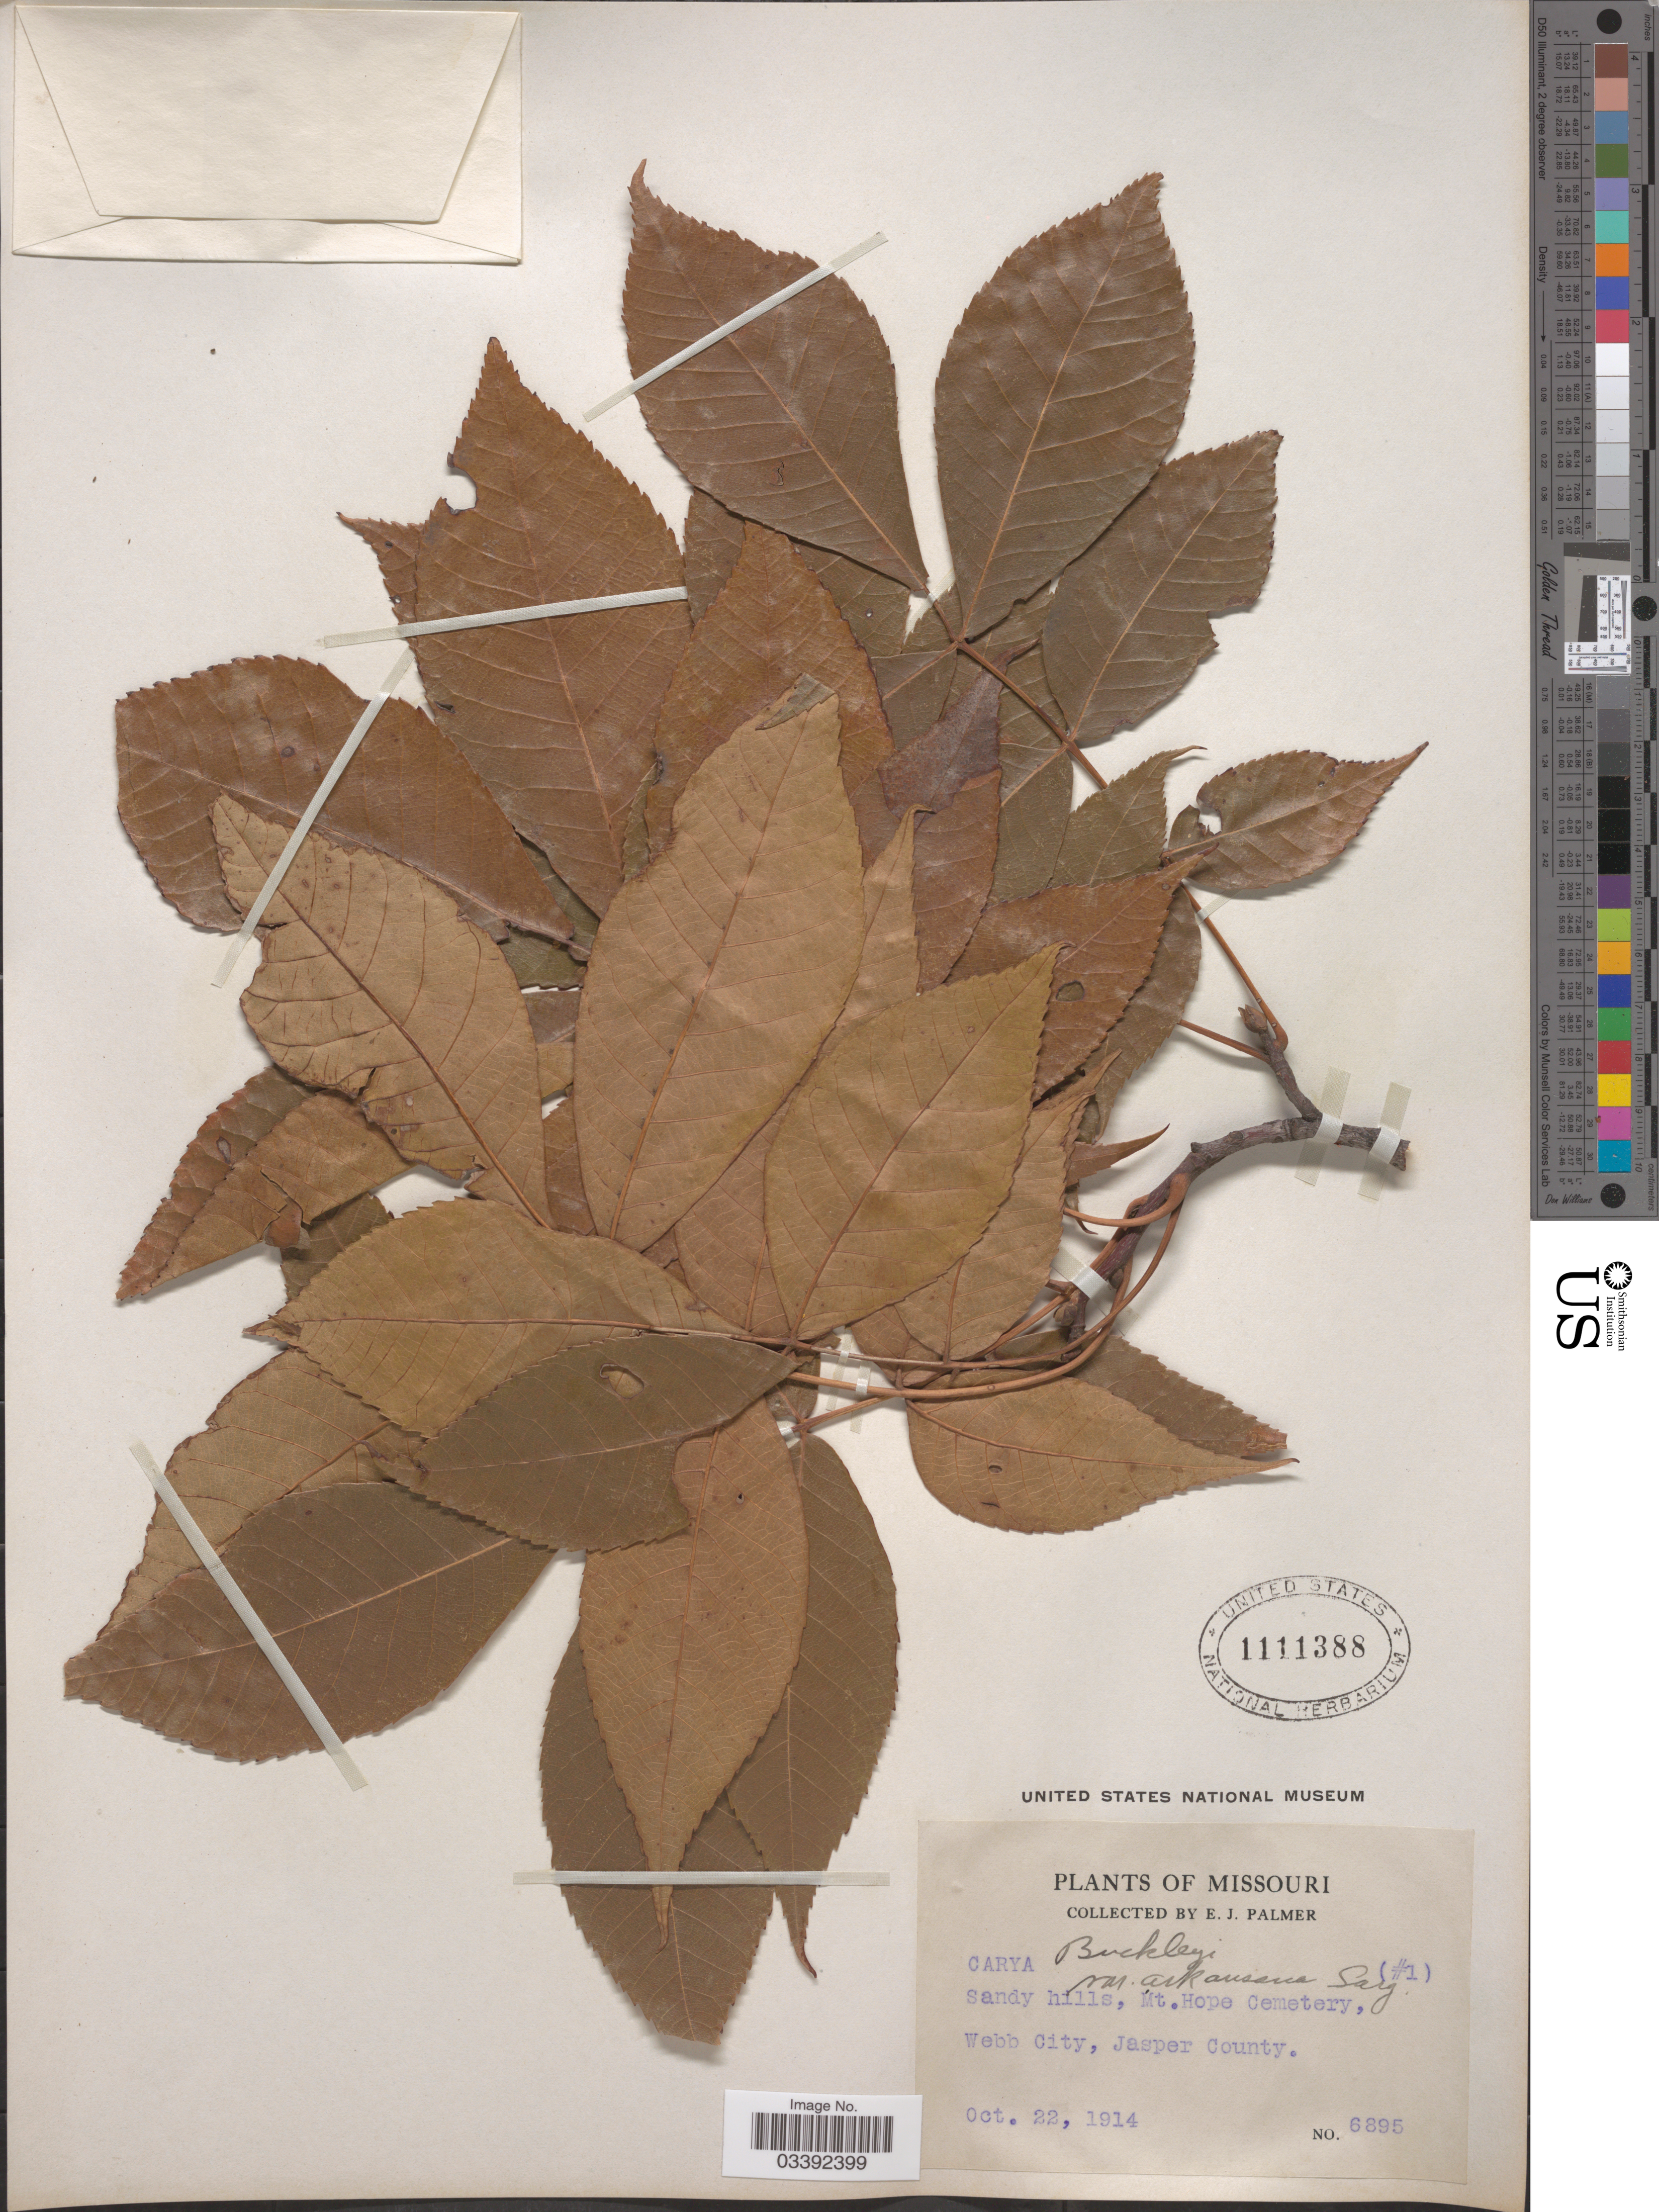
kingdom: Plantae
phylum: Tracheophyta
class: Magnoliopsida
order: Fagales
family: Juglandaceae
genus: Carya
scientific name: Carya texana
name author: Buckley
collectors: E. J. Palmer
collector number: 6895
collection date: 1914-10-22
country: United States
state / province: Missouri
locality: Mt. Hope Cemetery, Webb City, Jasper County.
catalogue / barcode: US 1111388